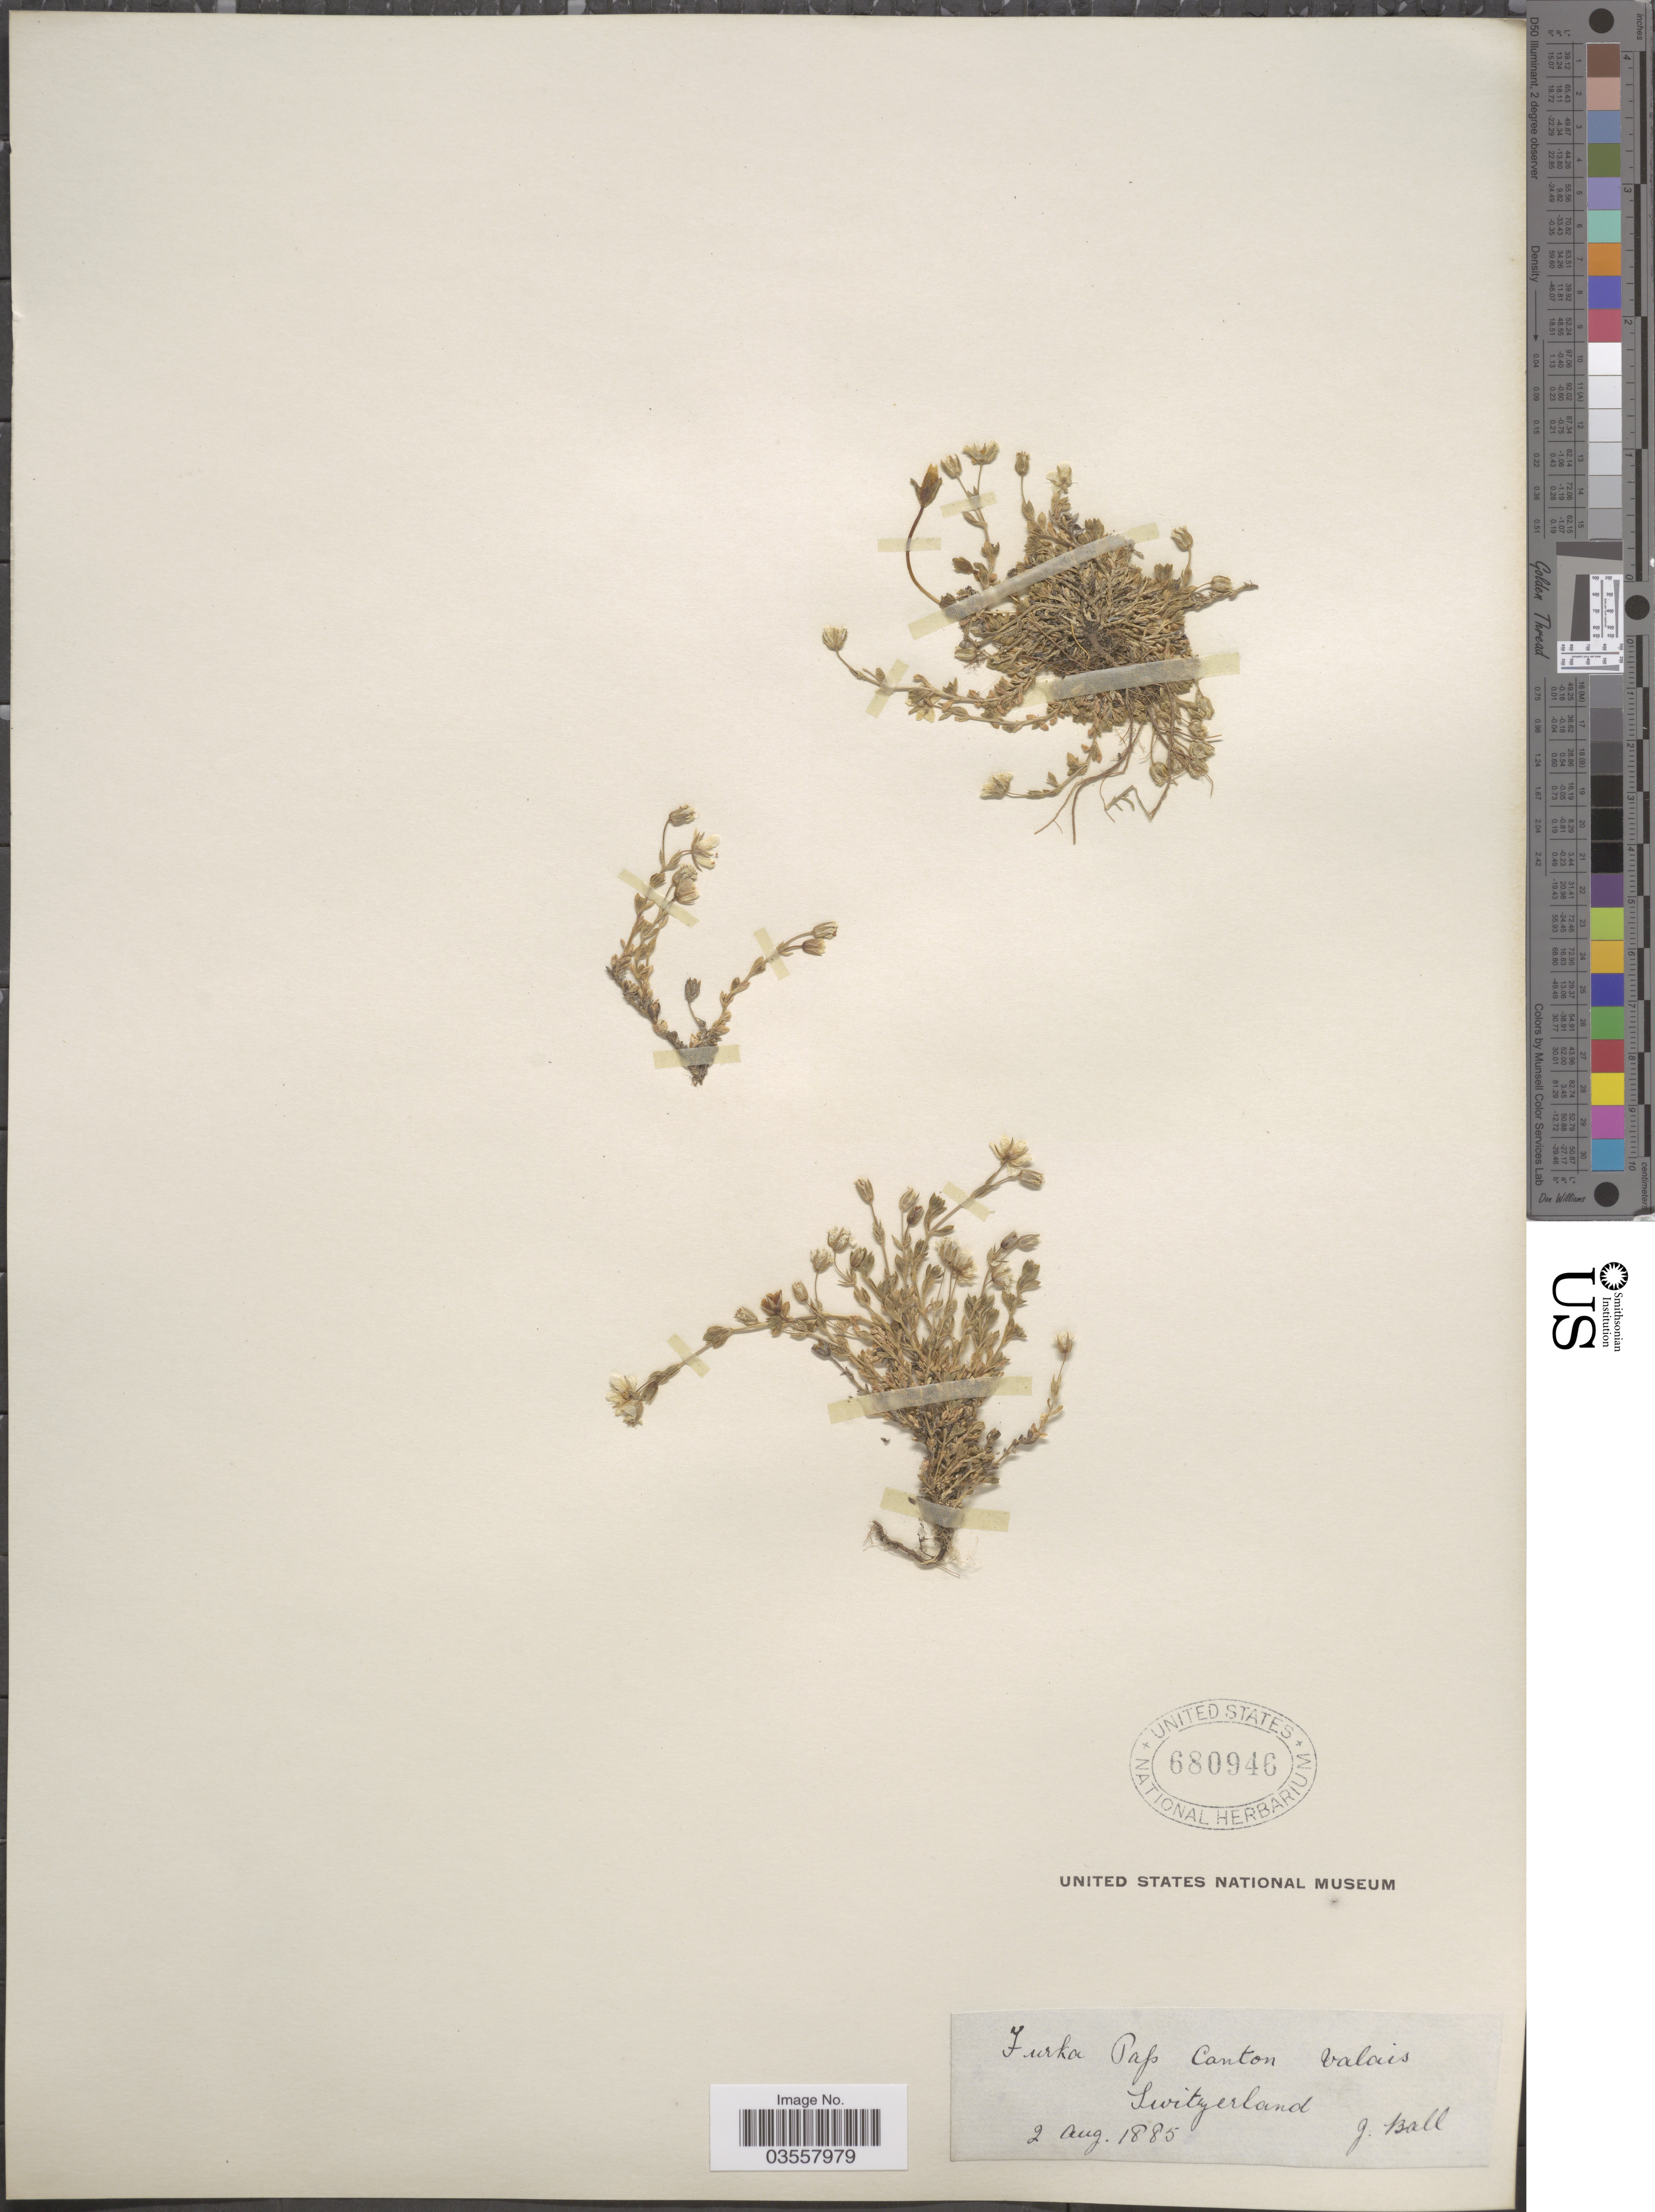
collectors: J. Ball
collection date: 1885-08-02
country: Switzerland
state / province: Valais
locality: Furka Pap Canton Valais.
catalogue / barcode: US 680946